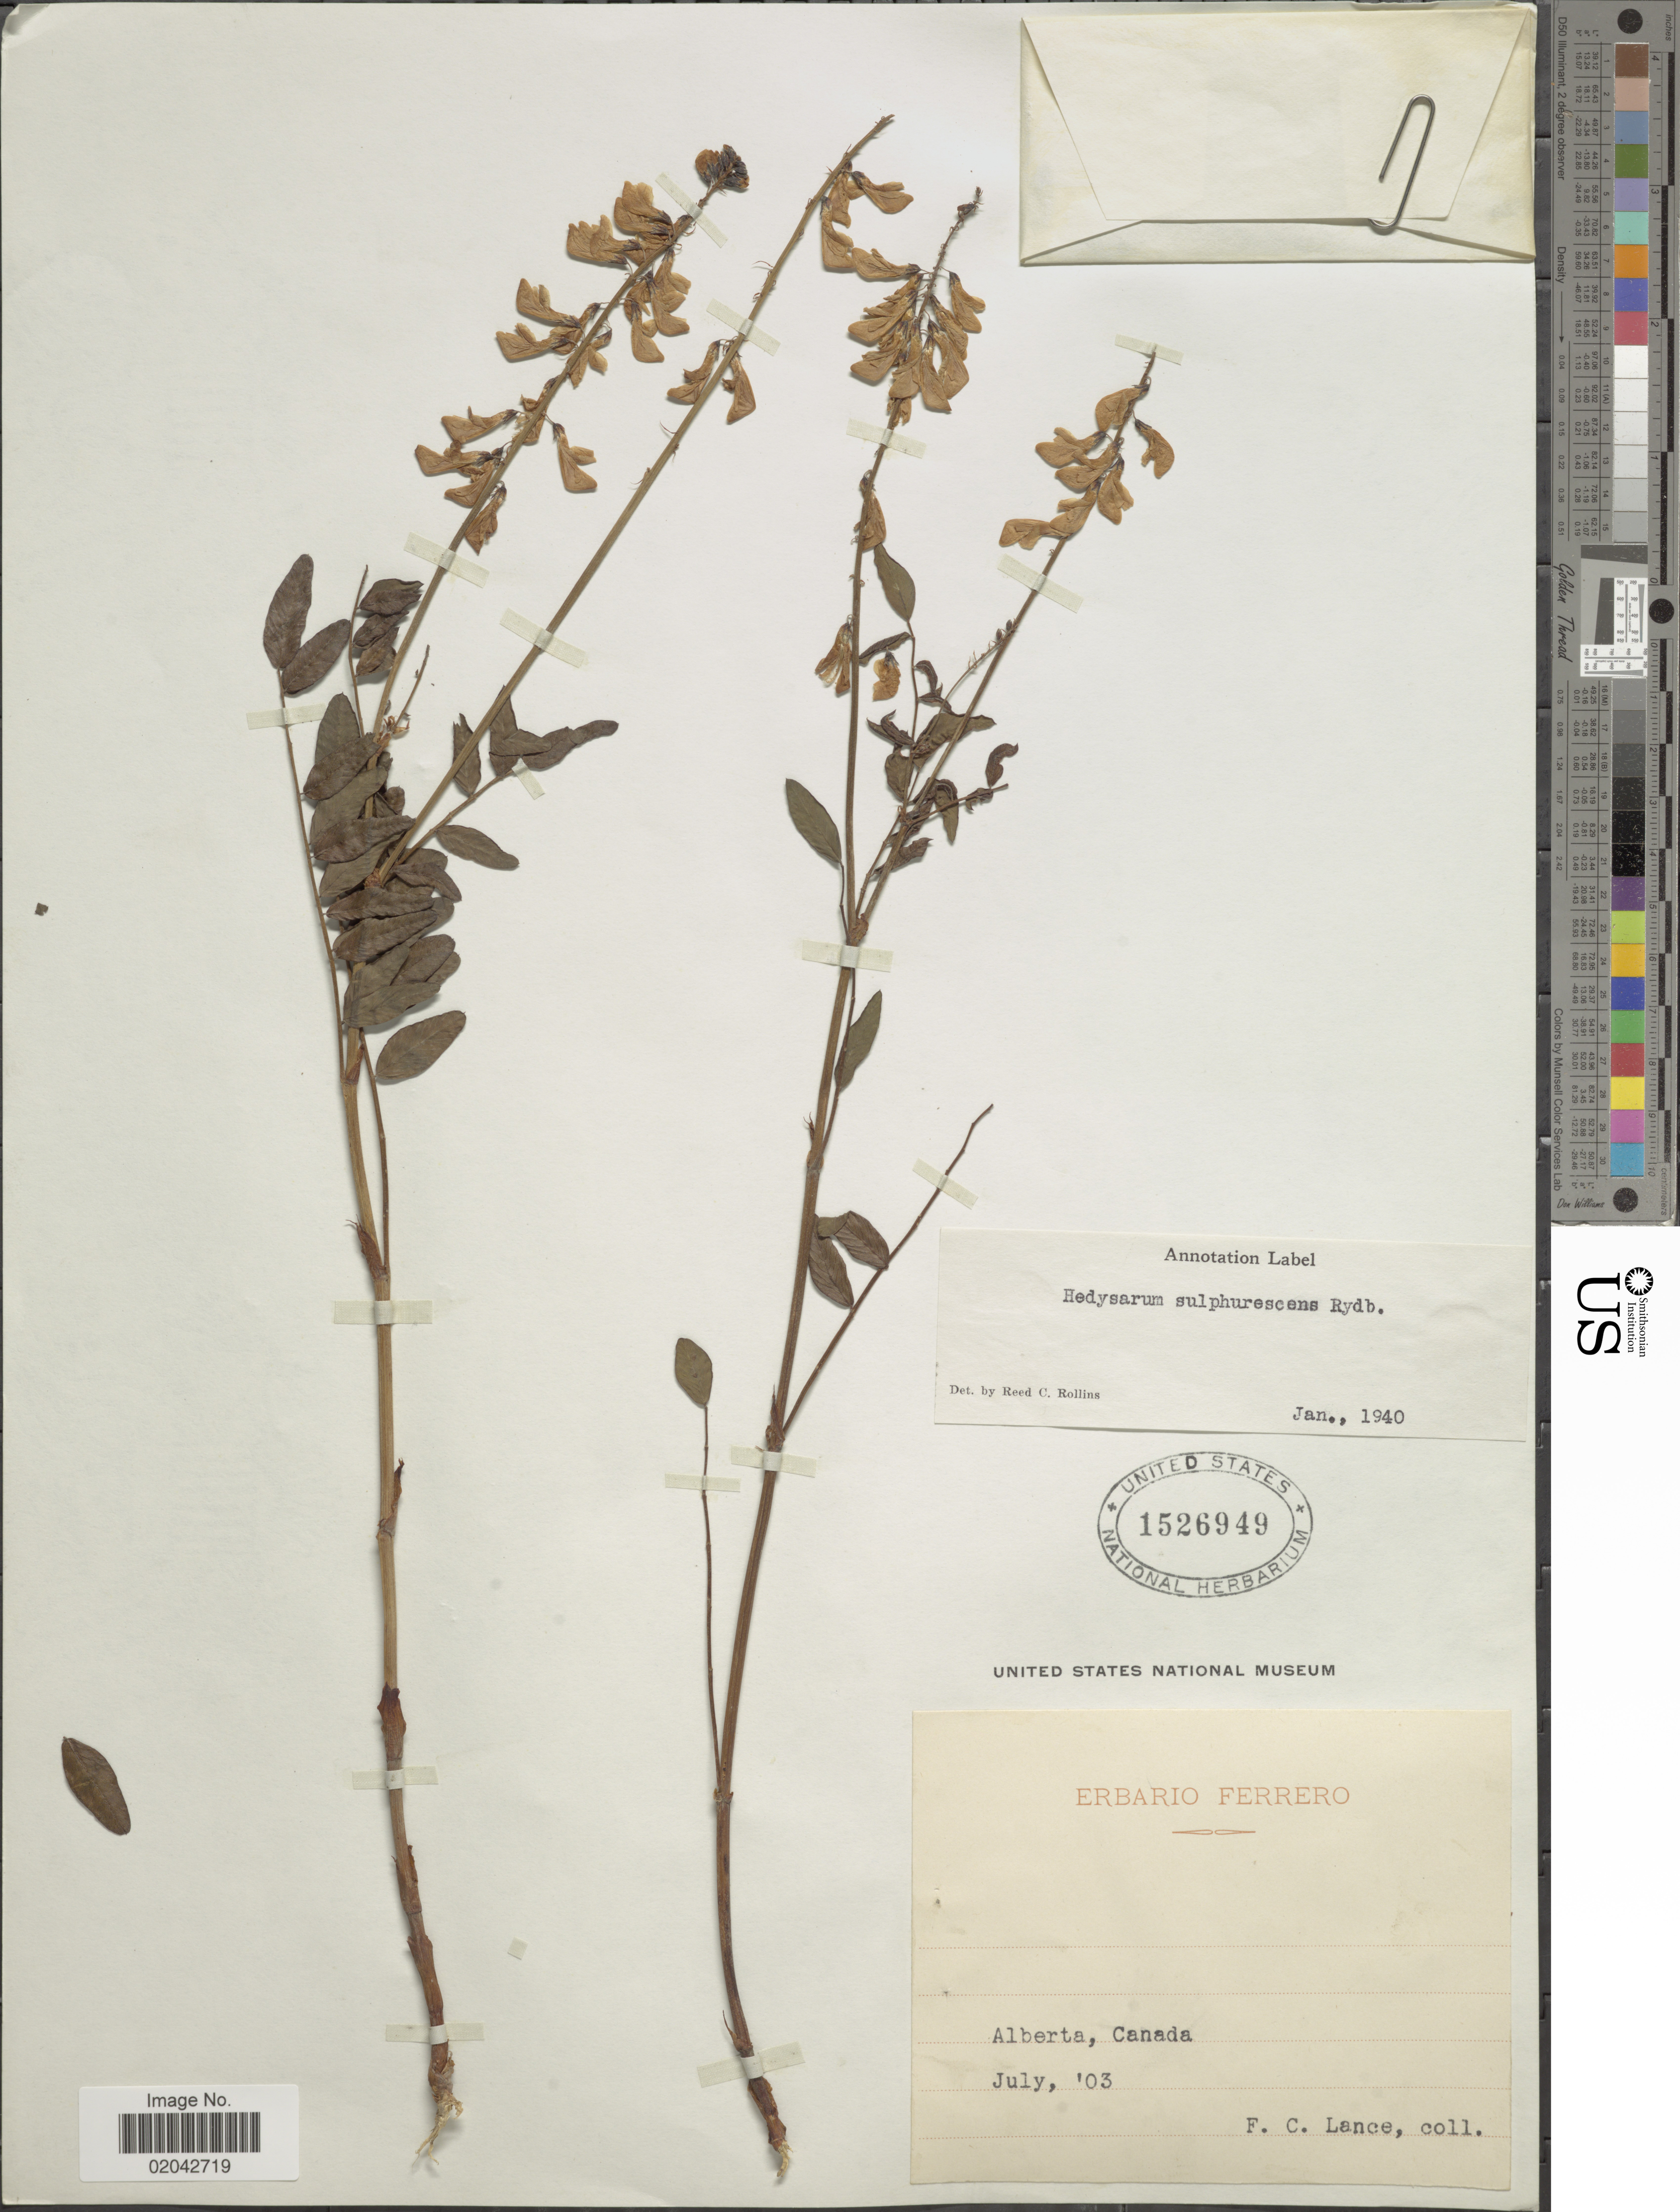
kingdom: Plantae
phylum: Tracheophyta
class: Magnoliopsida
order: Fabales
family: Fabaceae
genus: Hedysarum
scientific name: Hedysarum sulphurescens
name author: Rydb.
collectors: F. Lance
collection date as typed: Transcribed d/m/y: /7/3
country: Canada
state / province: Alberta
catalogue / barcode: US 1526949